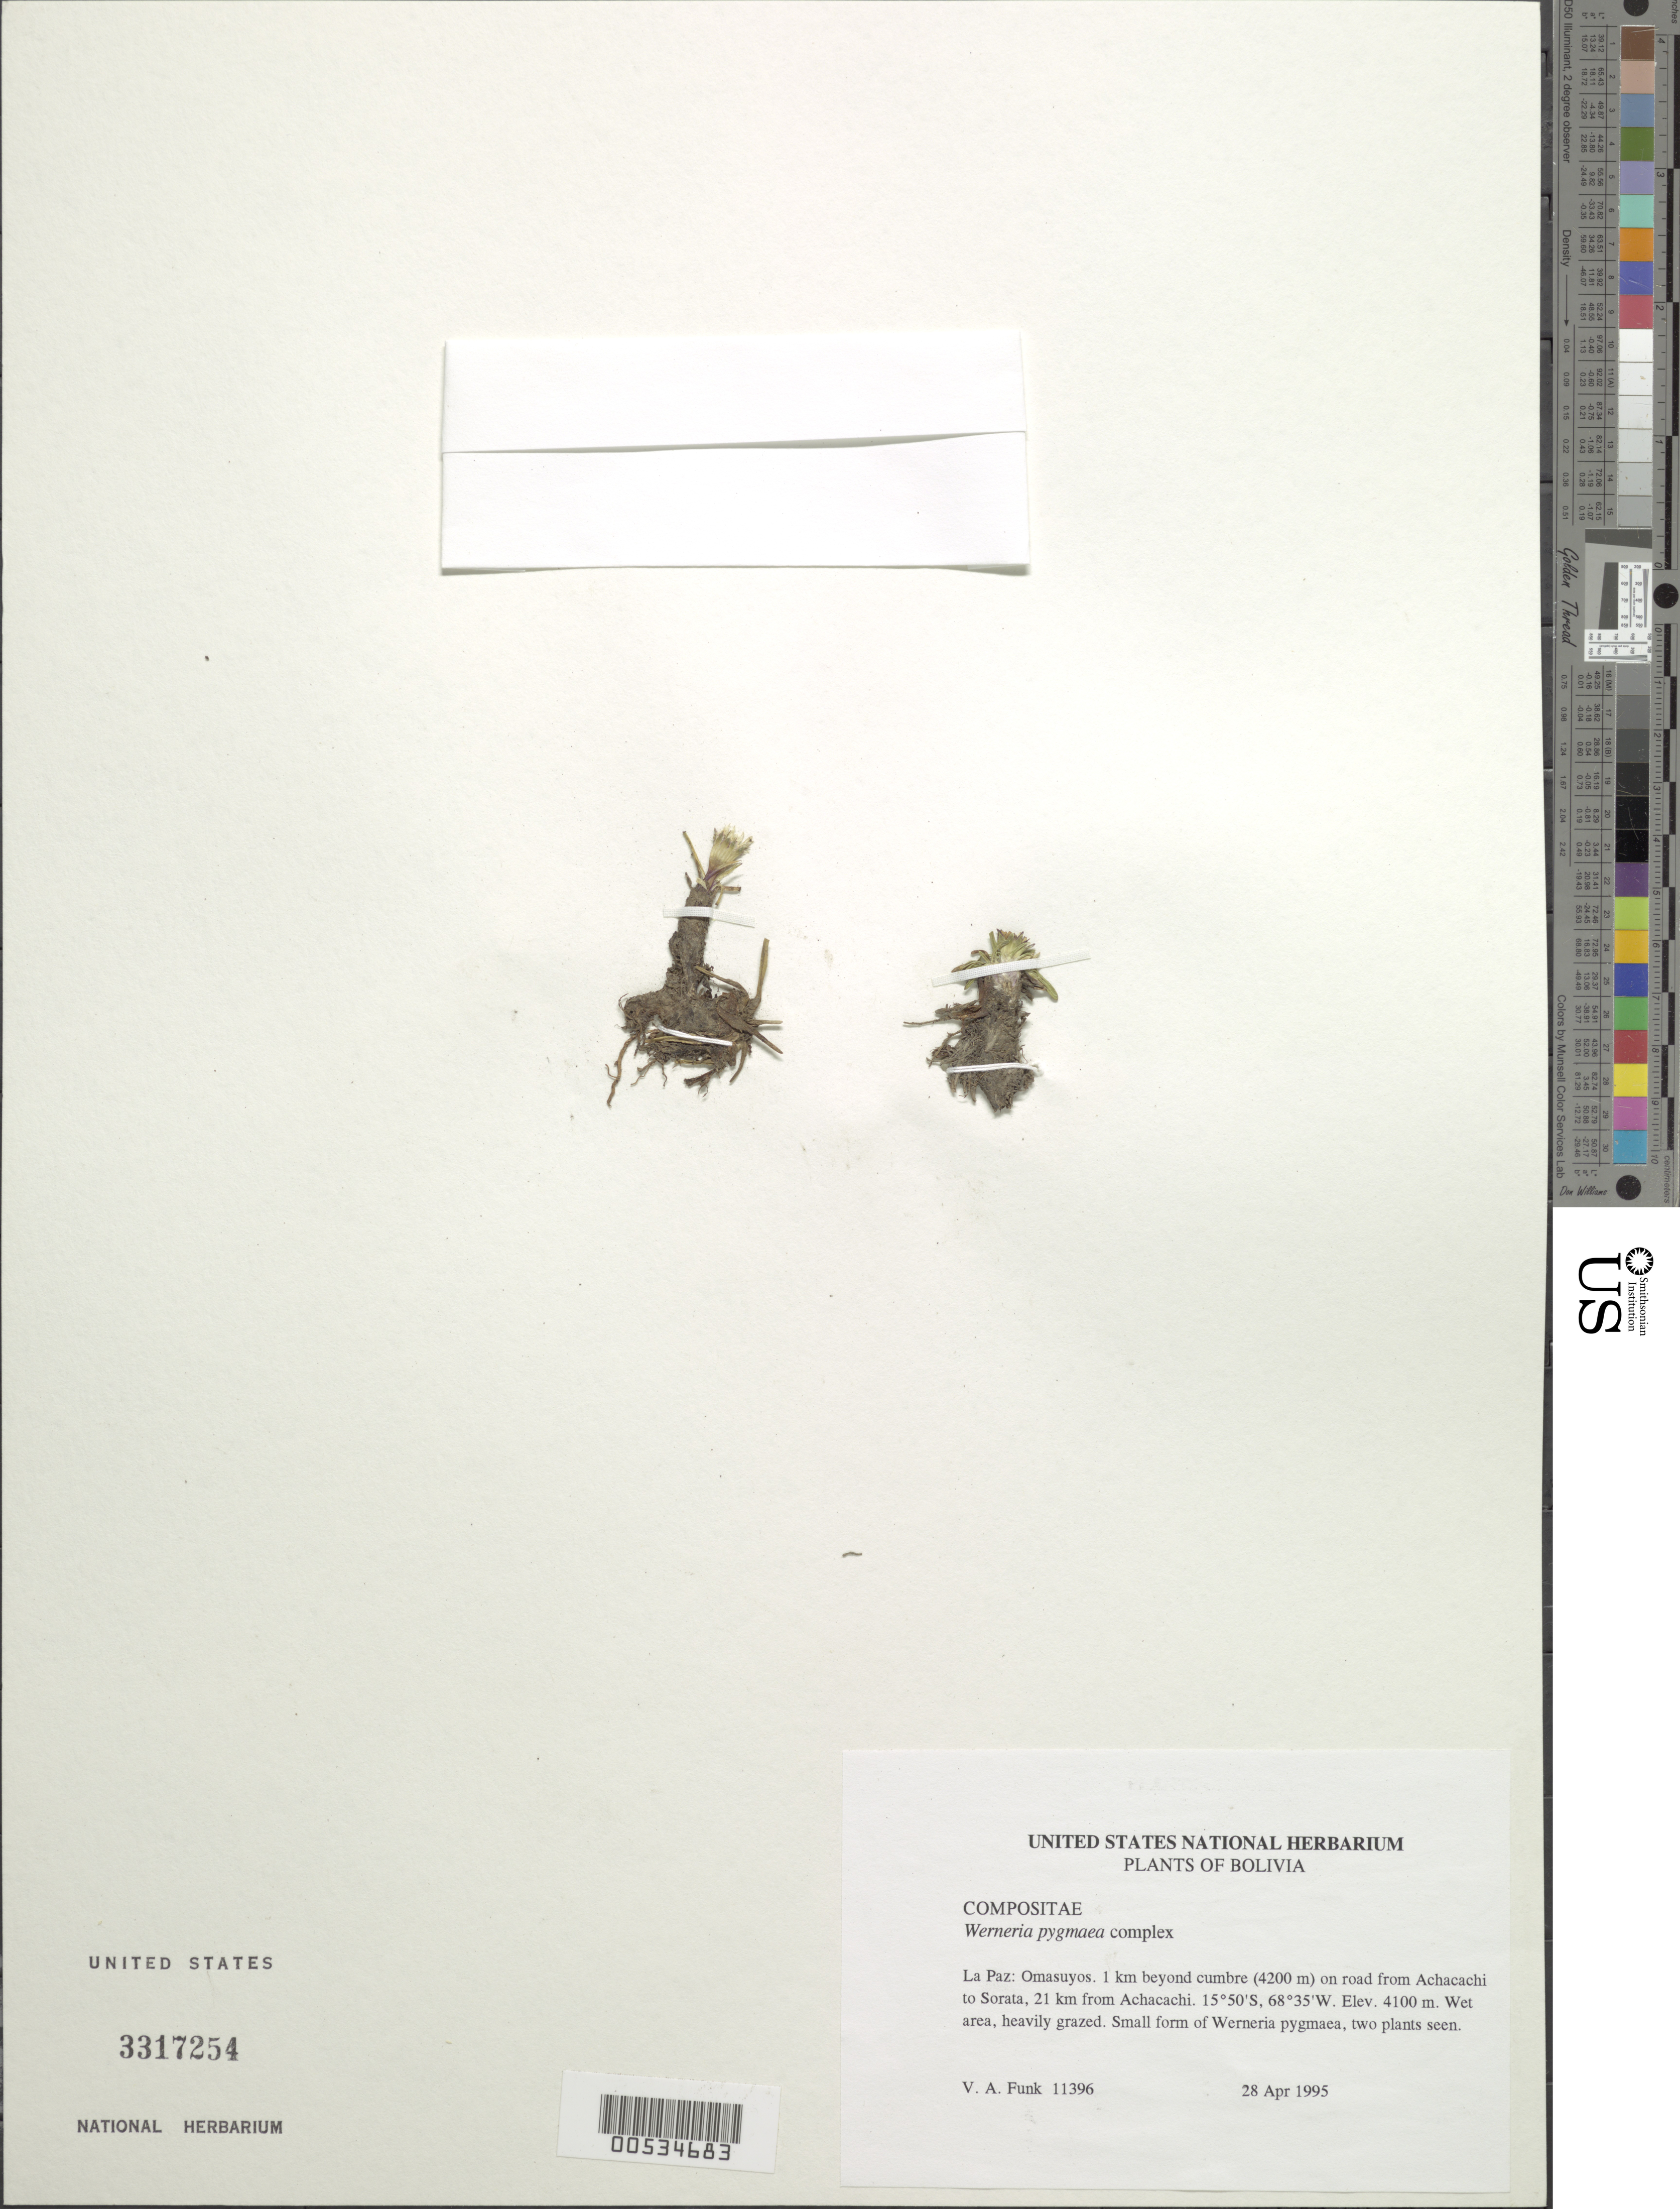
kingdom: Plantae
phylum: Tracheophyta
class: Magnoliopsida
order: Asterales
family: Asteraceae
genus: Werneria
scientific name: Werneria apiculata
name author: Sch. Bip.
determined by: Calvo, Joel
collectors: V. Funk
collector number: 11396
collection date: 1995-04-28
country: Bolivia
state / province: La Paz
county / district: Omasuyos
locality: Achacachi to Sorata, 1 km beyond cumbre (4200 m), 21 km from Achacachi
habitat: Wet area, heavily grazed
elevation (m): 4100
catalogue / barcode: US 3317254